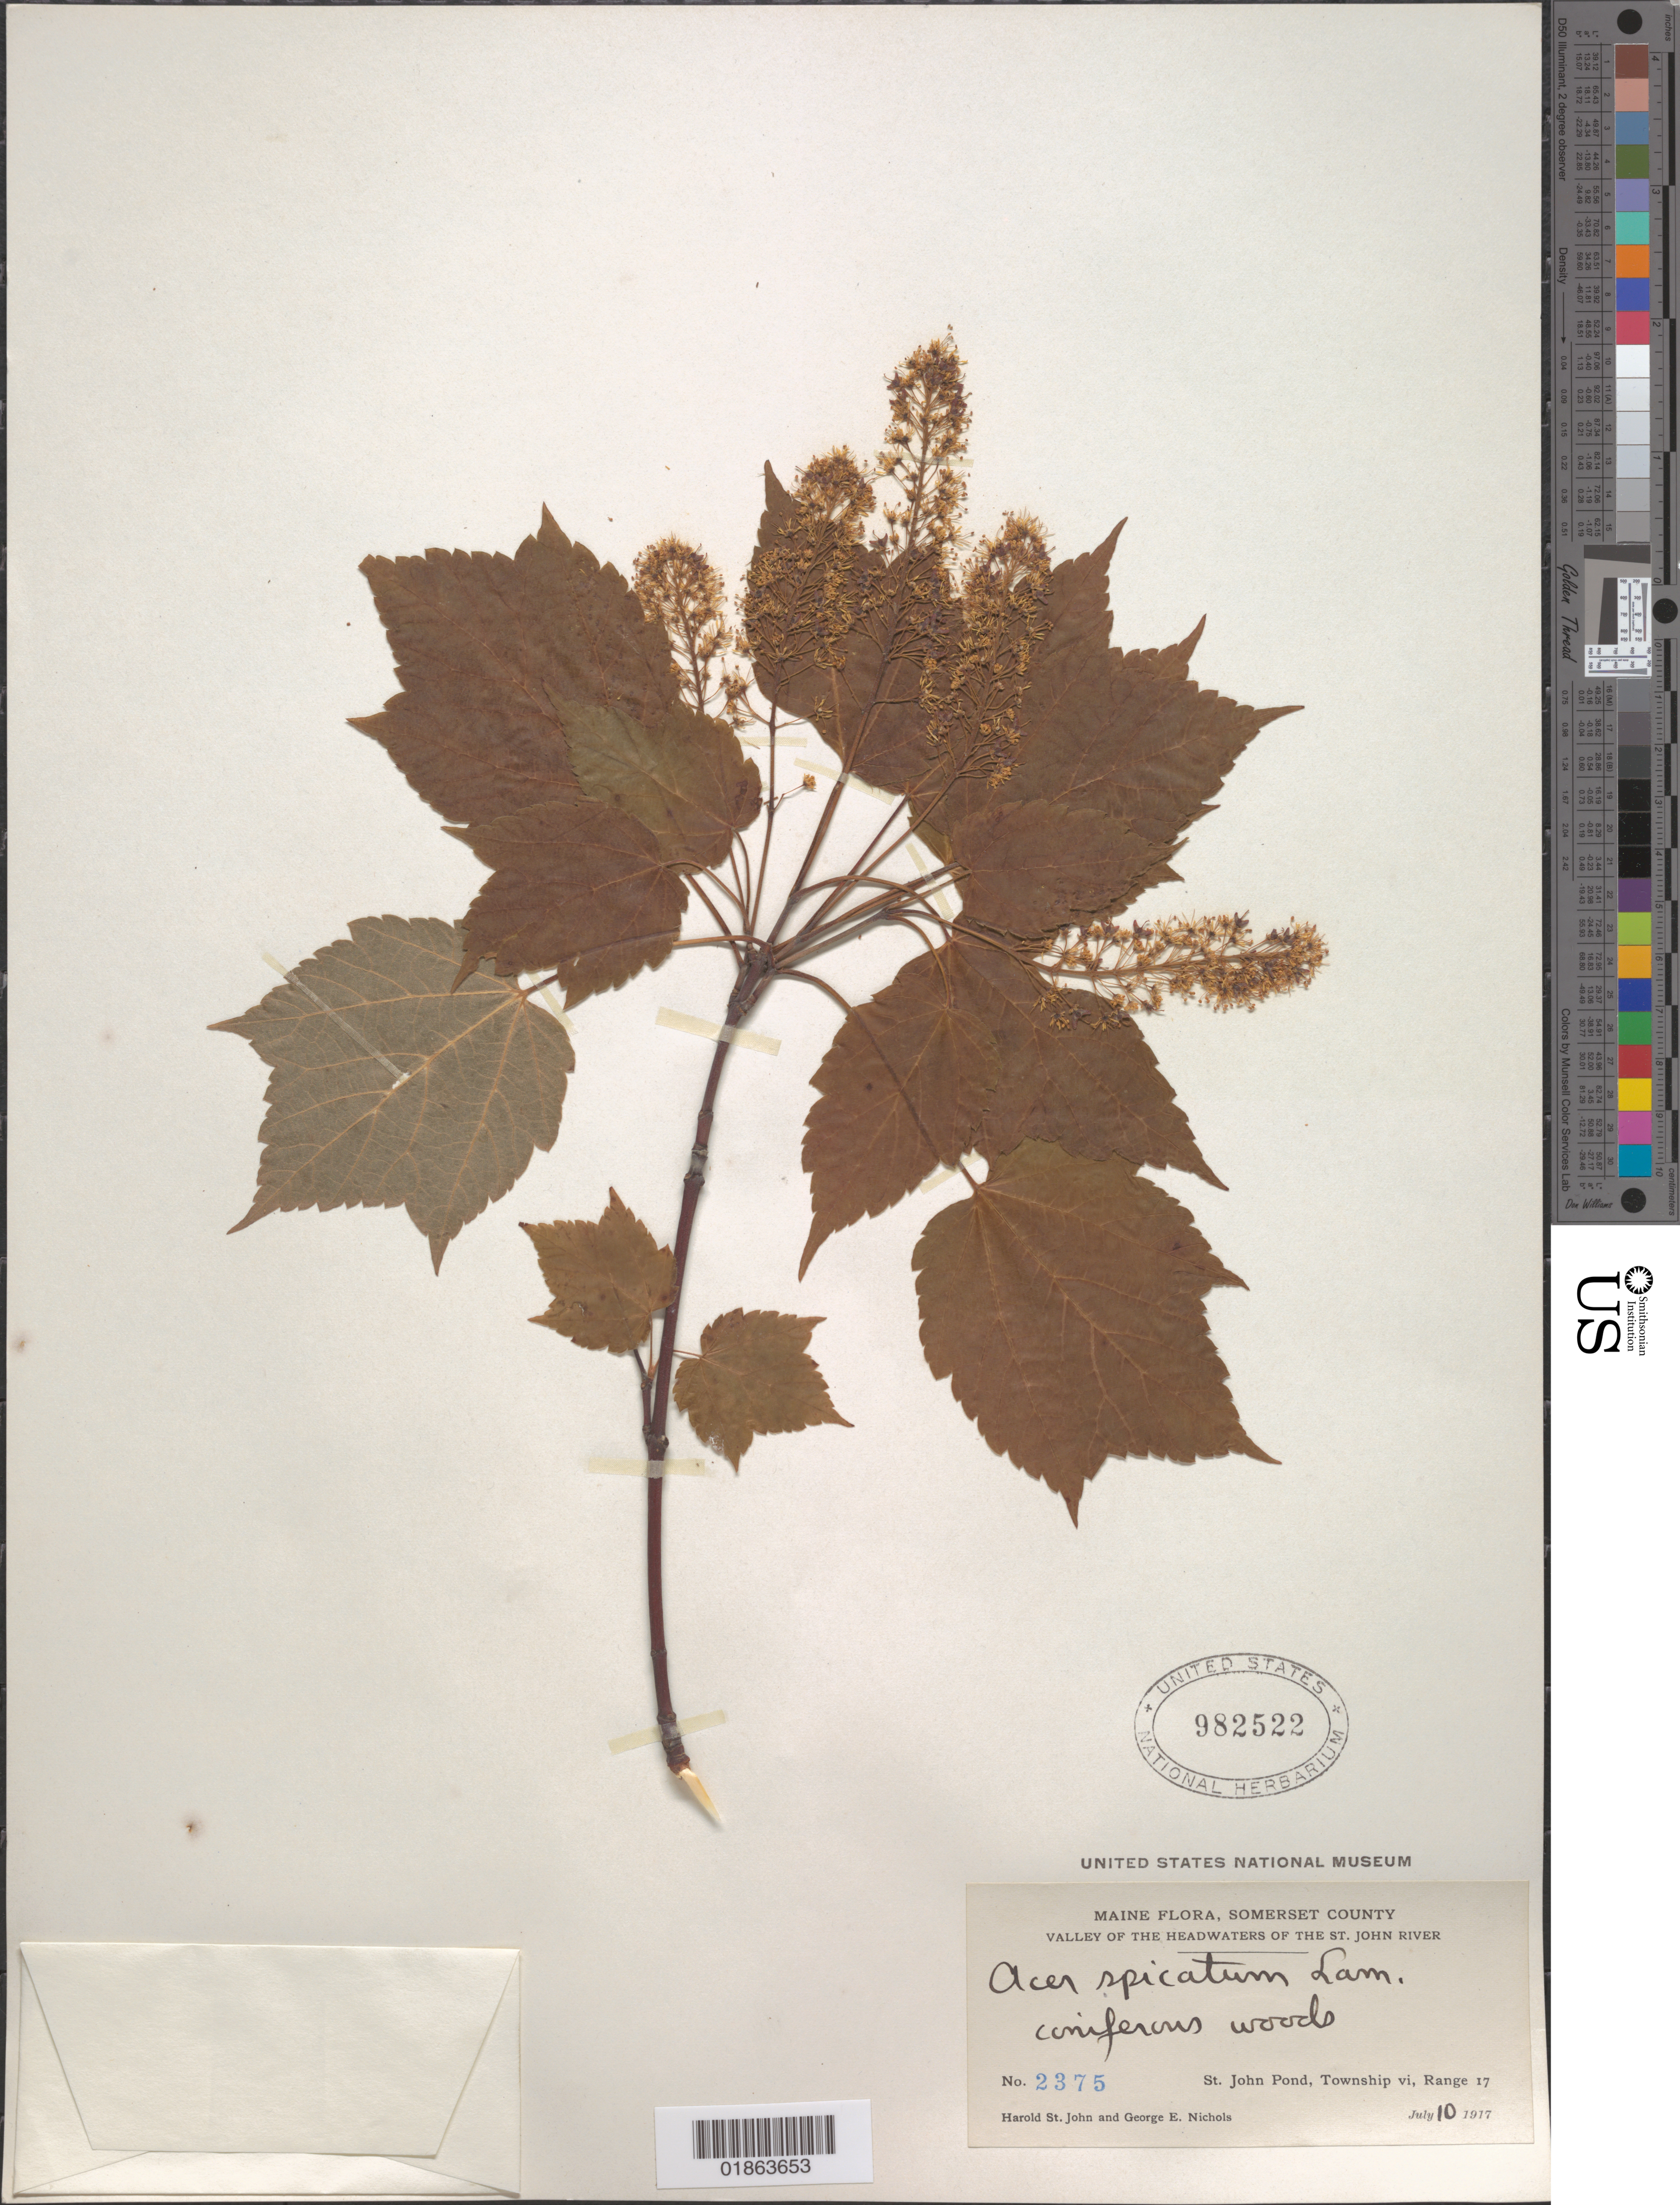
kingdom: Plantae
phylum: Tracheophyta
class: Magnoliopsida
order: Sapindales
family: Sapindaceae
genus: Acer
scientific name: Acer spicatum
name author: Lam.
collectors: H. St. John & G. E. Nichols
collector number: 2375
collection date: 1917-07-10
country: United States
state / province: Maine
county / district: Somerset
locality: St. John Pond, Township vi, Range 17. Valley of the headwaters of the St. John River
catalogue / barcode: US 982522